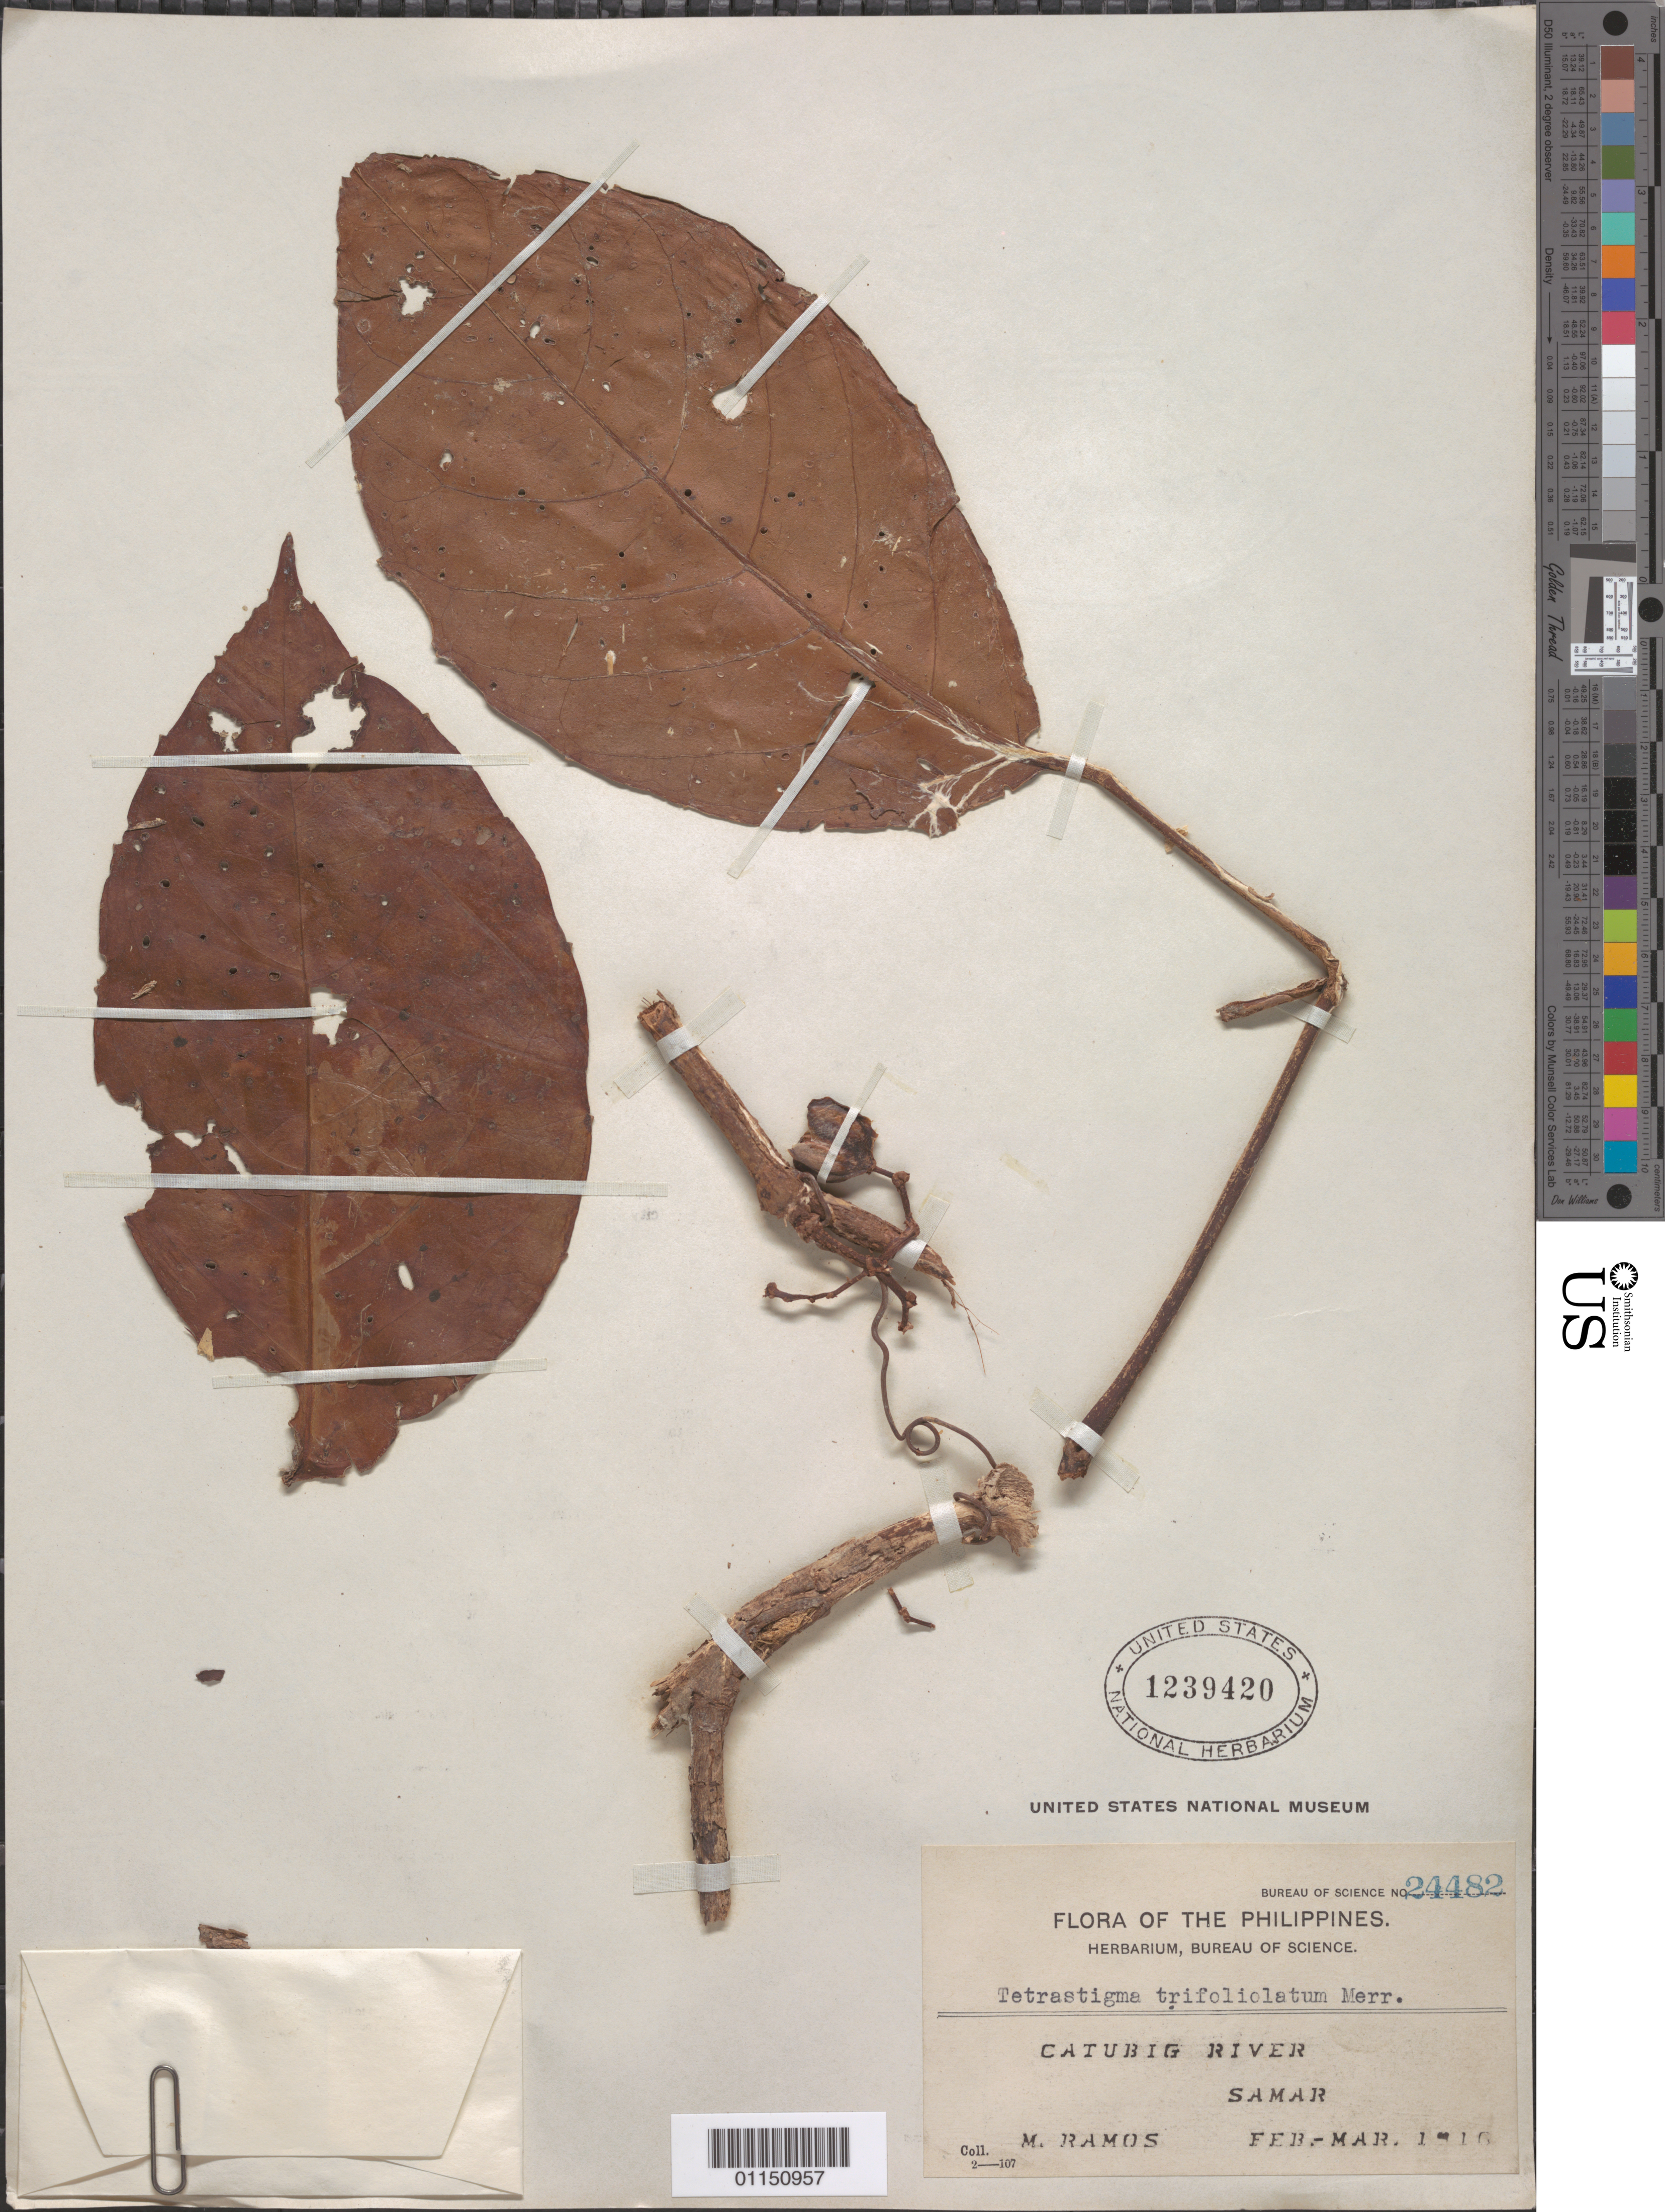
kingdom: Plantae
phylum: Tracheophyta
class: Magnoliopsida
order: Vitales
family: Vitaceae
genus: Tetrastigma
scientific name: Tetrastigma trifoliolatum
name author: Merr.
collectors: M. Ramos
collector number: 24482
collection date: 1916-02/1916-03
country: Philippines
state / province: Eastern Visayas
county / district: Northern Samar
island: Samar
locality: Catubig River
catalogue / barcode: US 1239420